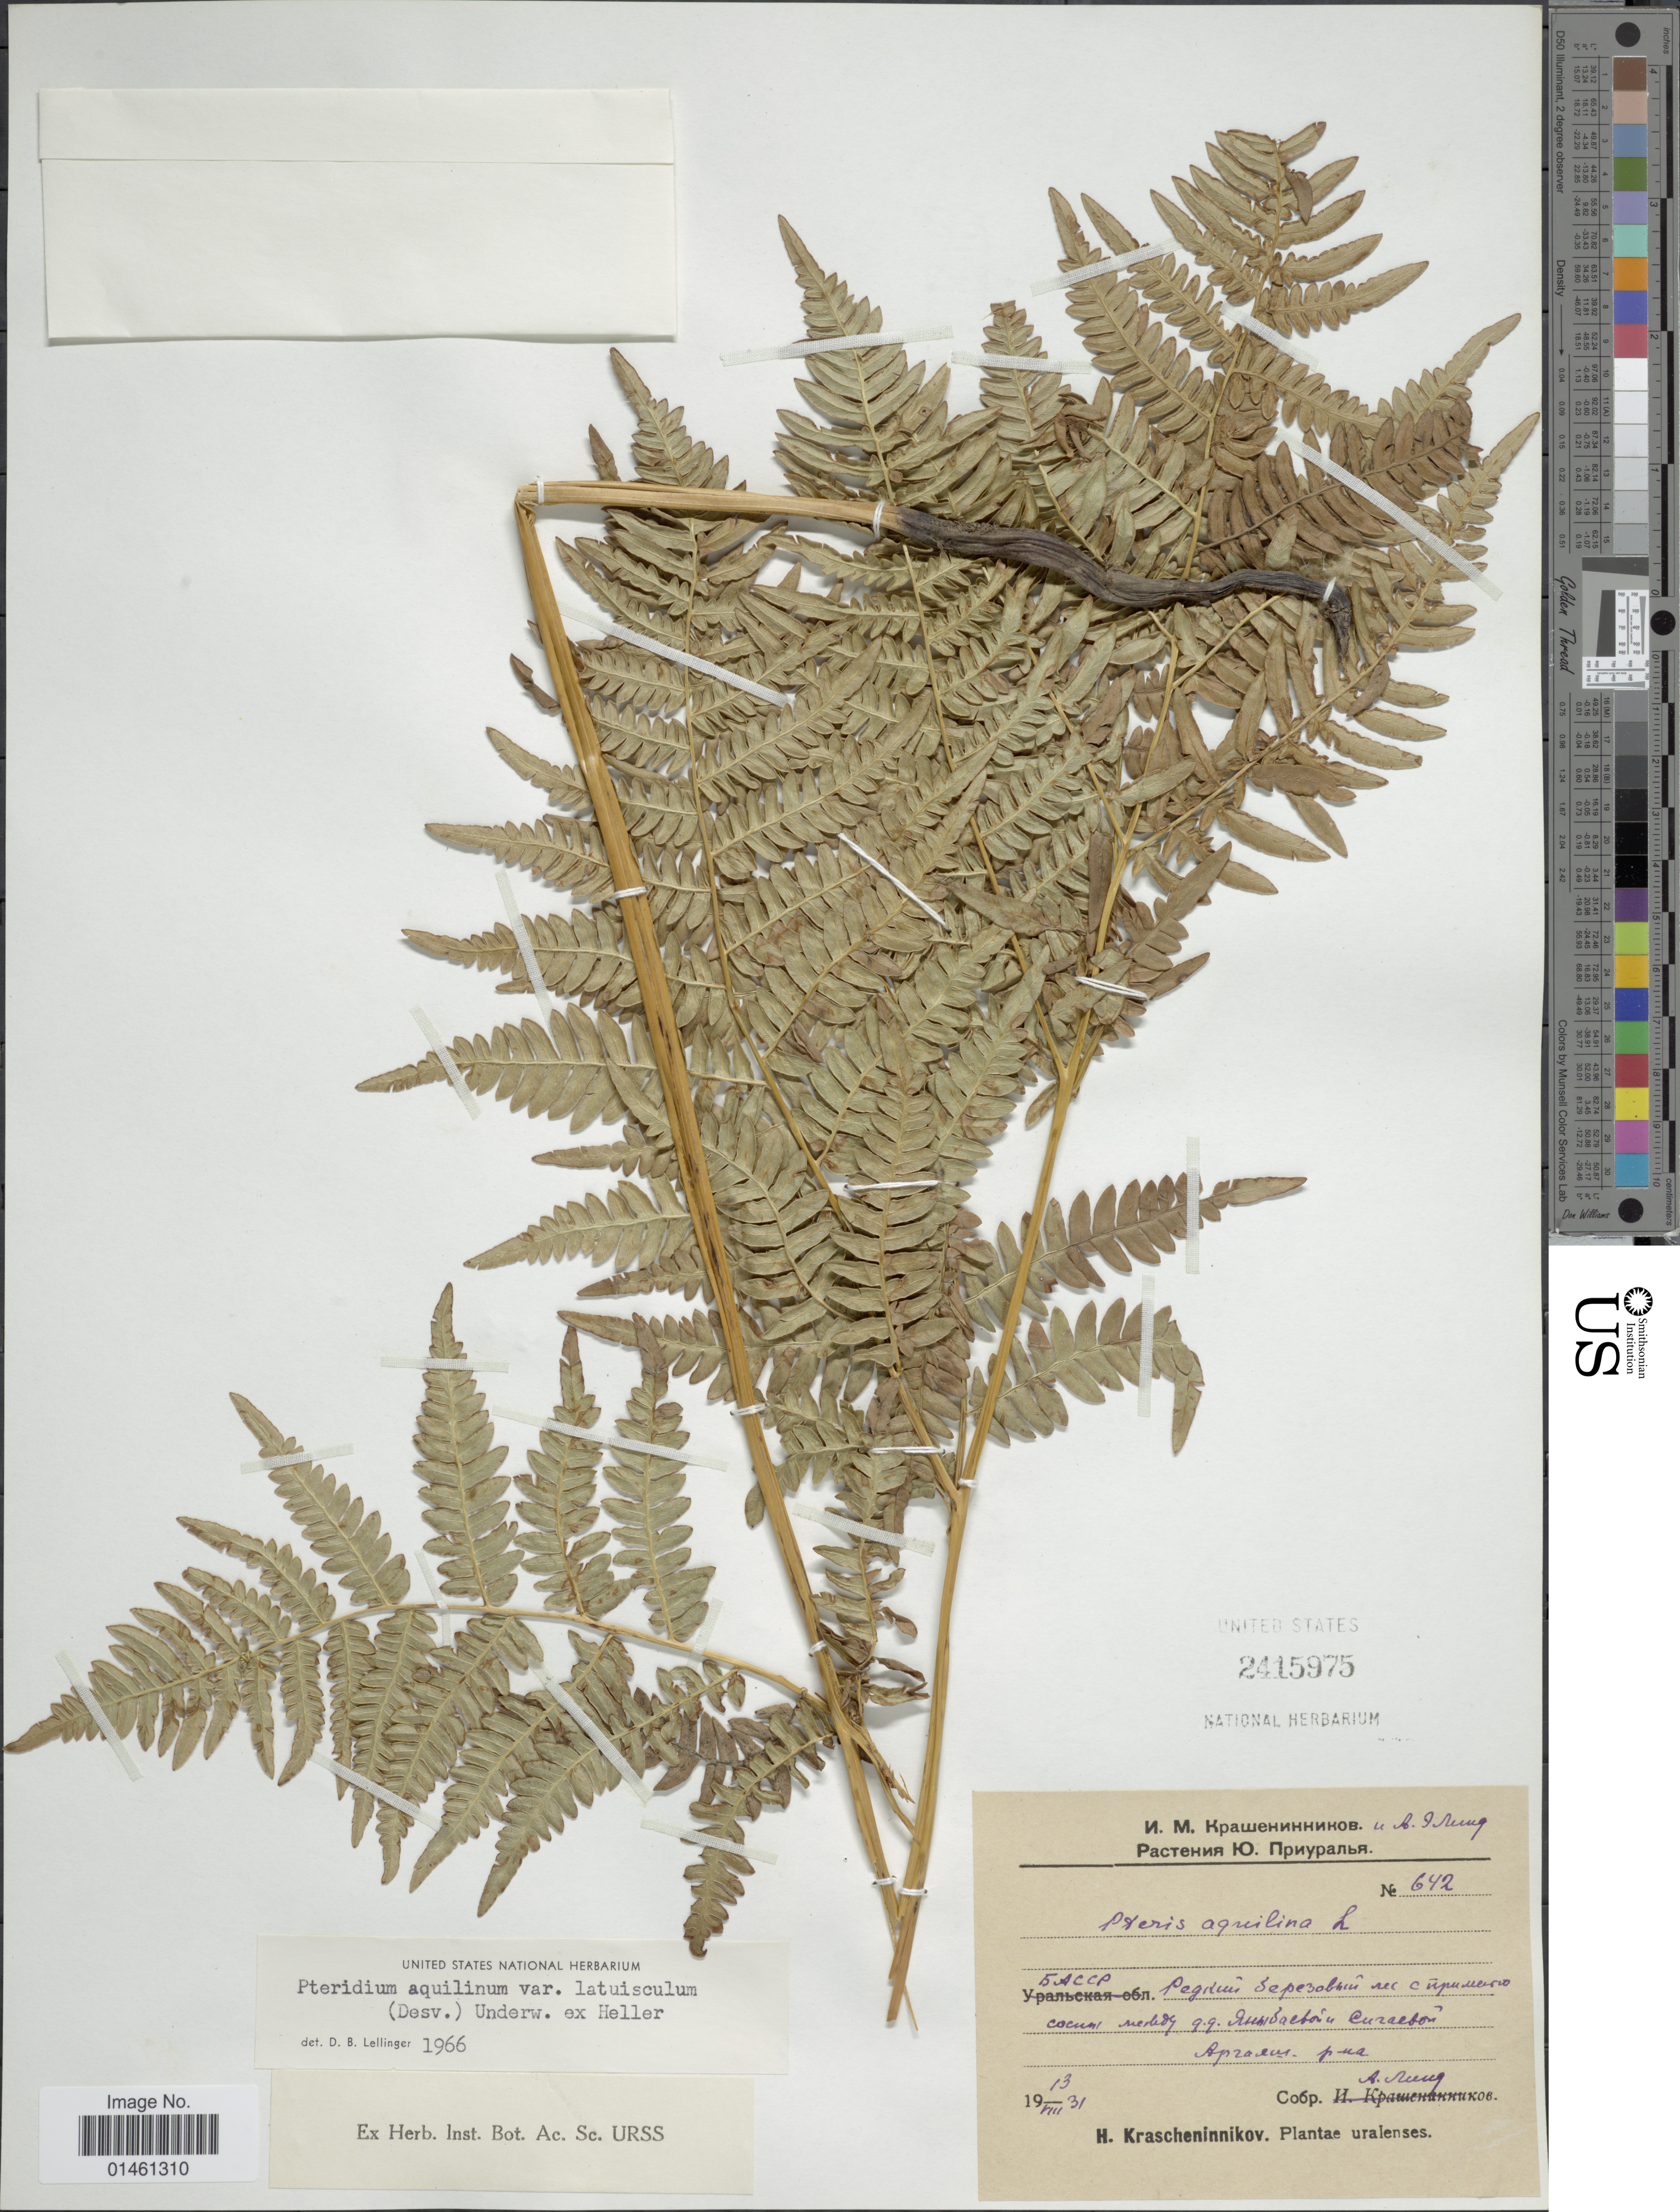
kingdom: Plantae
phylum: Tracheophyta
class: Polypodiopsida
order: Polypodiales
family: Dennstaedtiaceae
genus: Pteridium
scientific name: Pteridium aquilinum var. latiusculum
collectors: H. Krascheninnikow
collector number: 642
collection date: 1931-08-13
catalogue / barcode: US 2415975